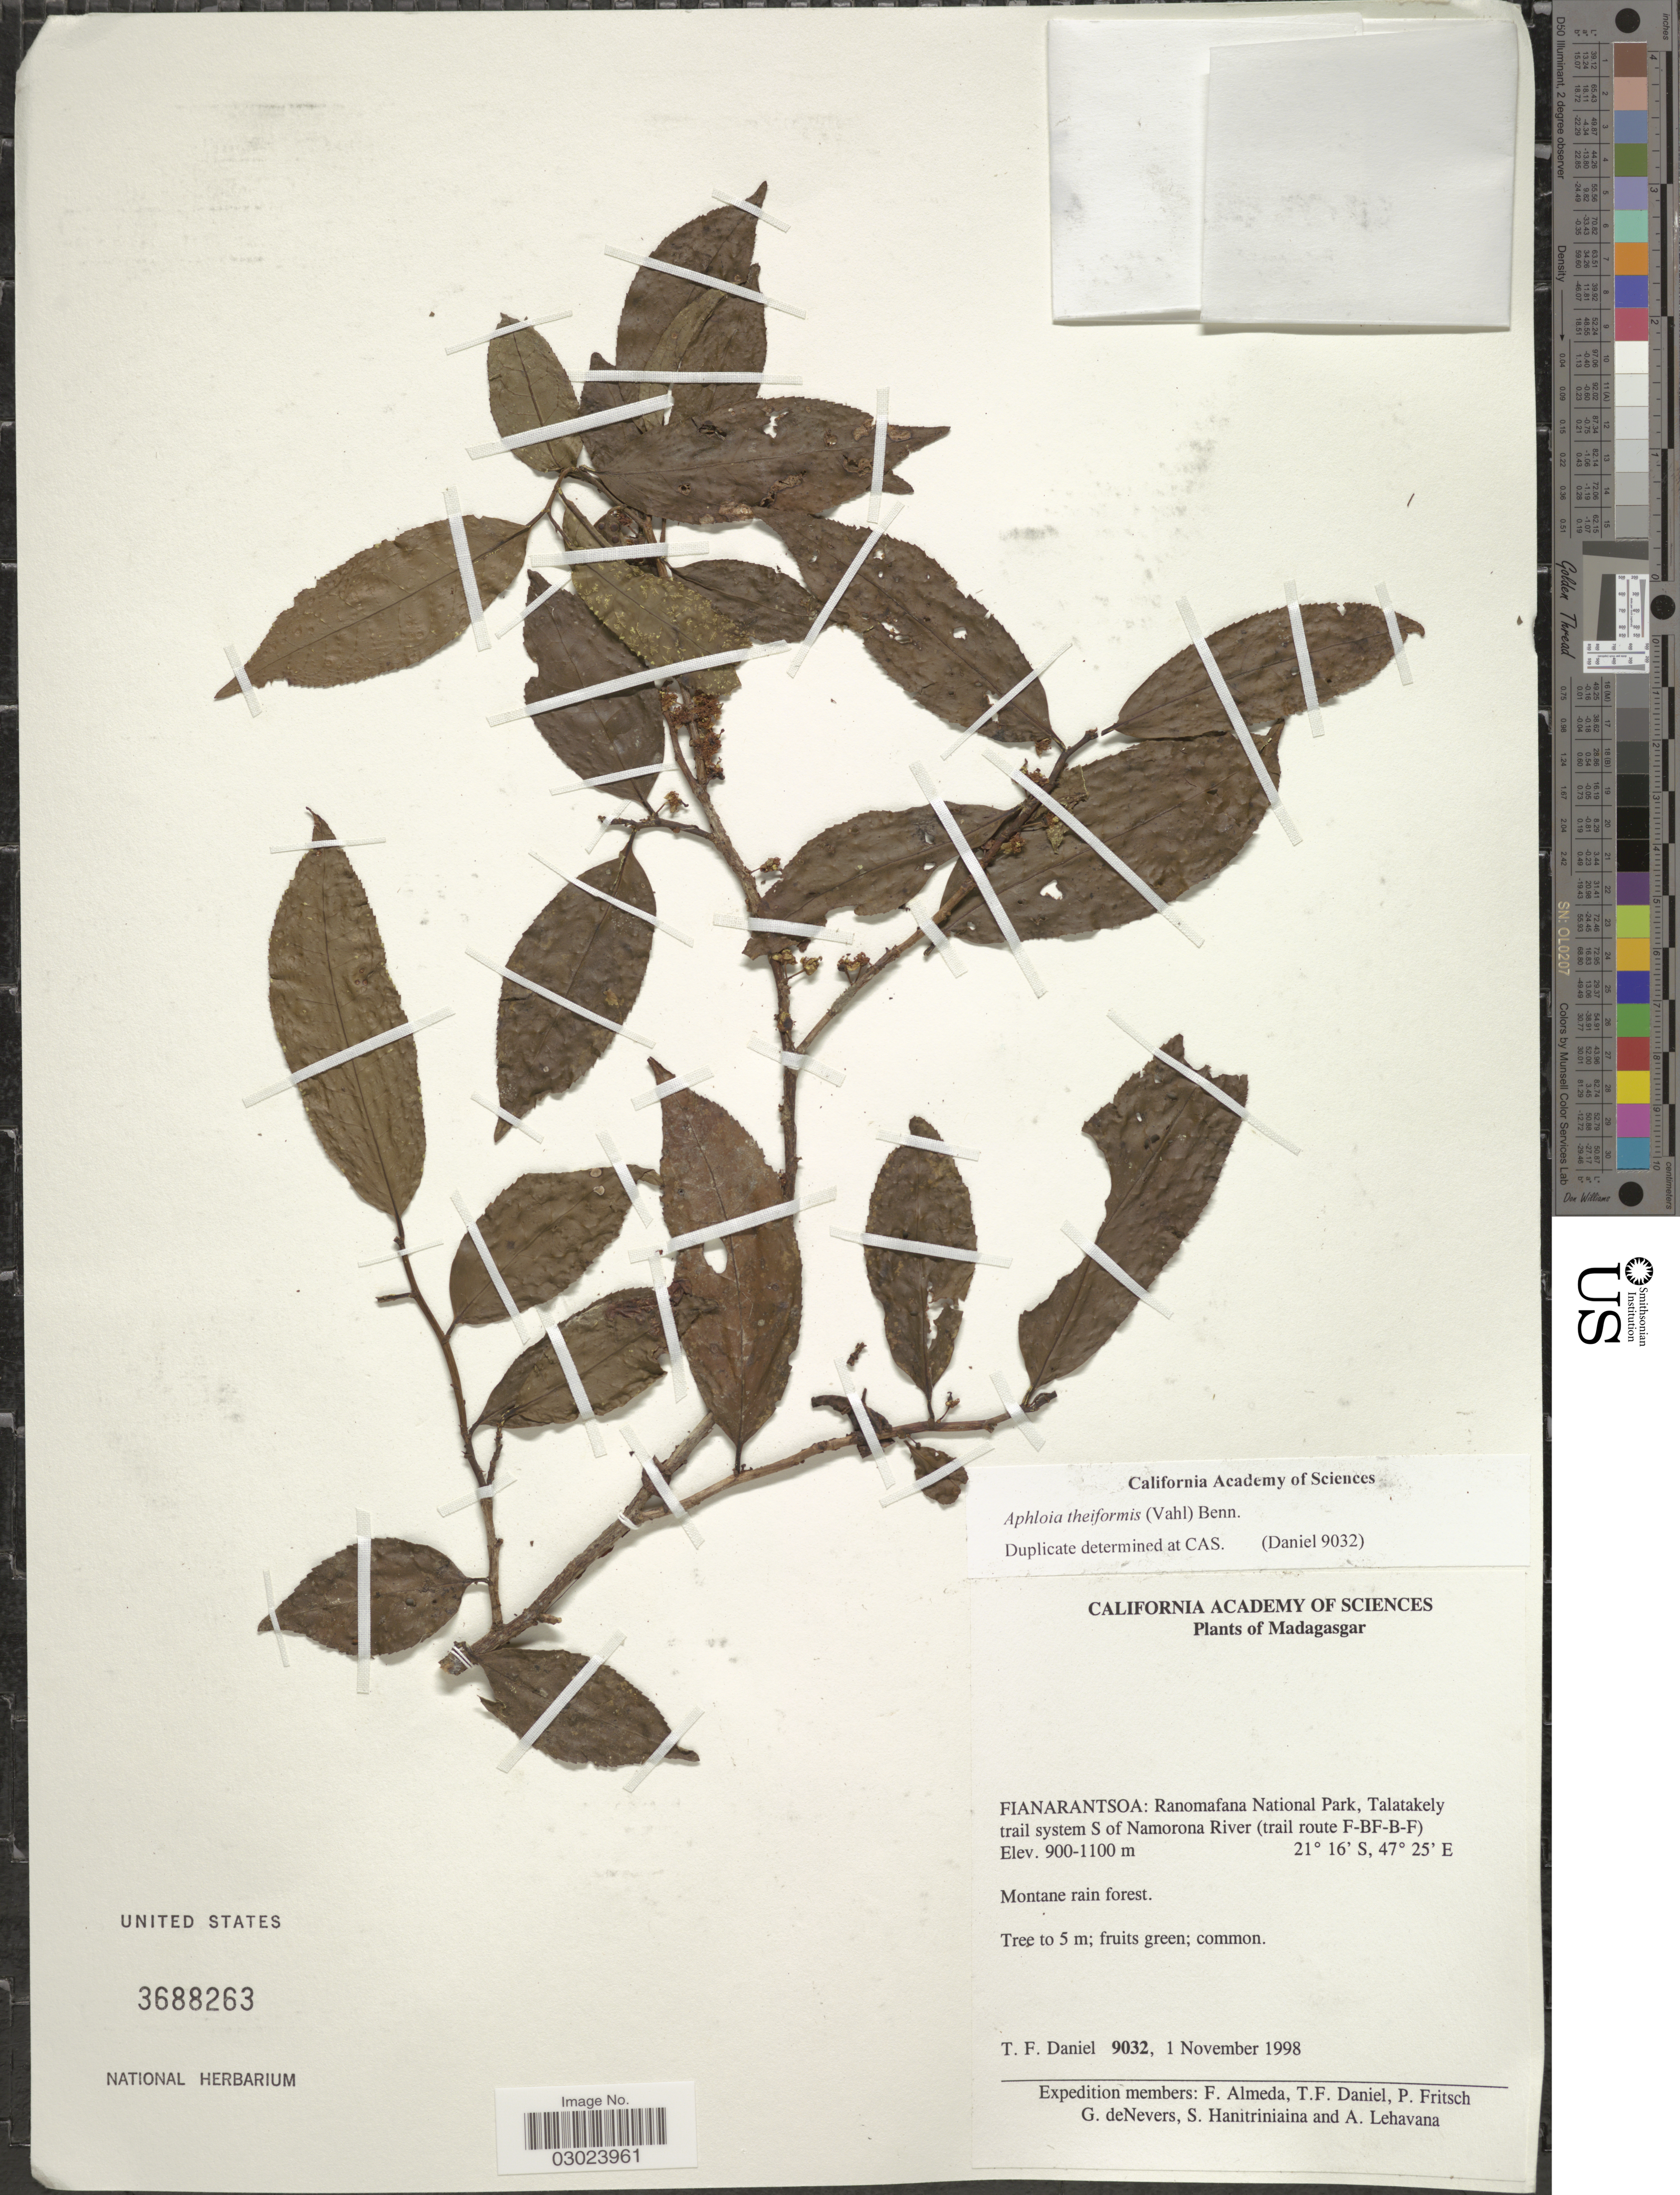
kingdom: Plantae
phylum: Tracheophyta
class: Magnoliopsida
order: Crossosomatales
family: Aphloiaceae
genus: Aphloia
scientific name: Aphloia theiformis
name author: (Vahl) Benn.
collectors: T. F. Daniel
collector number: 9032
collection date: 1998-11-01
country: Madagascar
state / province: Vatovavy Fitovinany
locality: Ranomafana National Park, Talatakely trail system S of Namorona River (trail route F-BF-B-F).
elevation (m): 900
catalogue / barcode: US 3688263